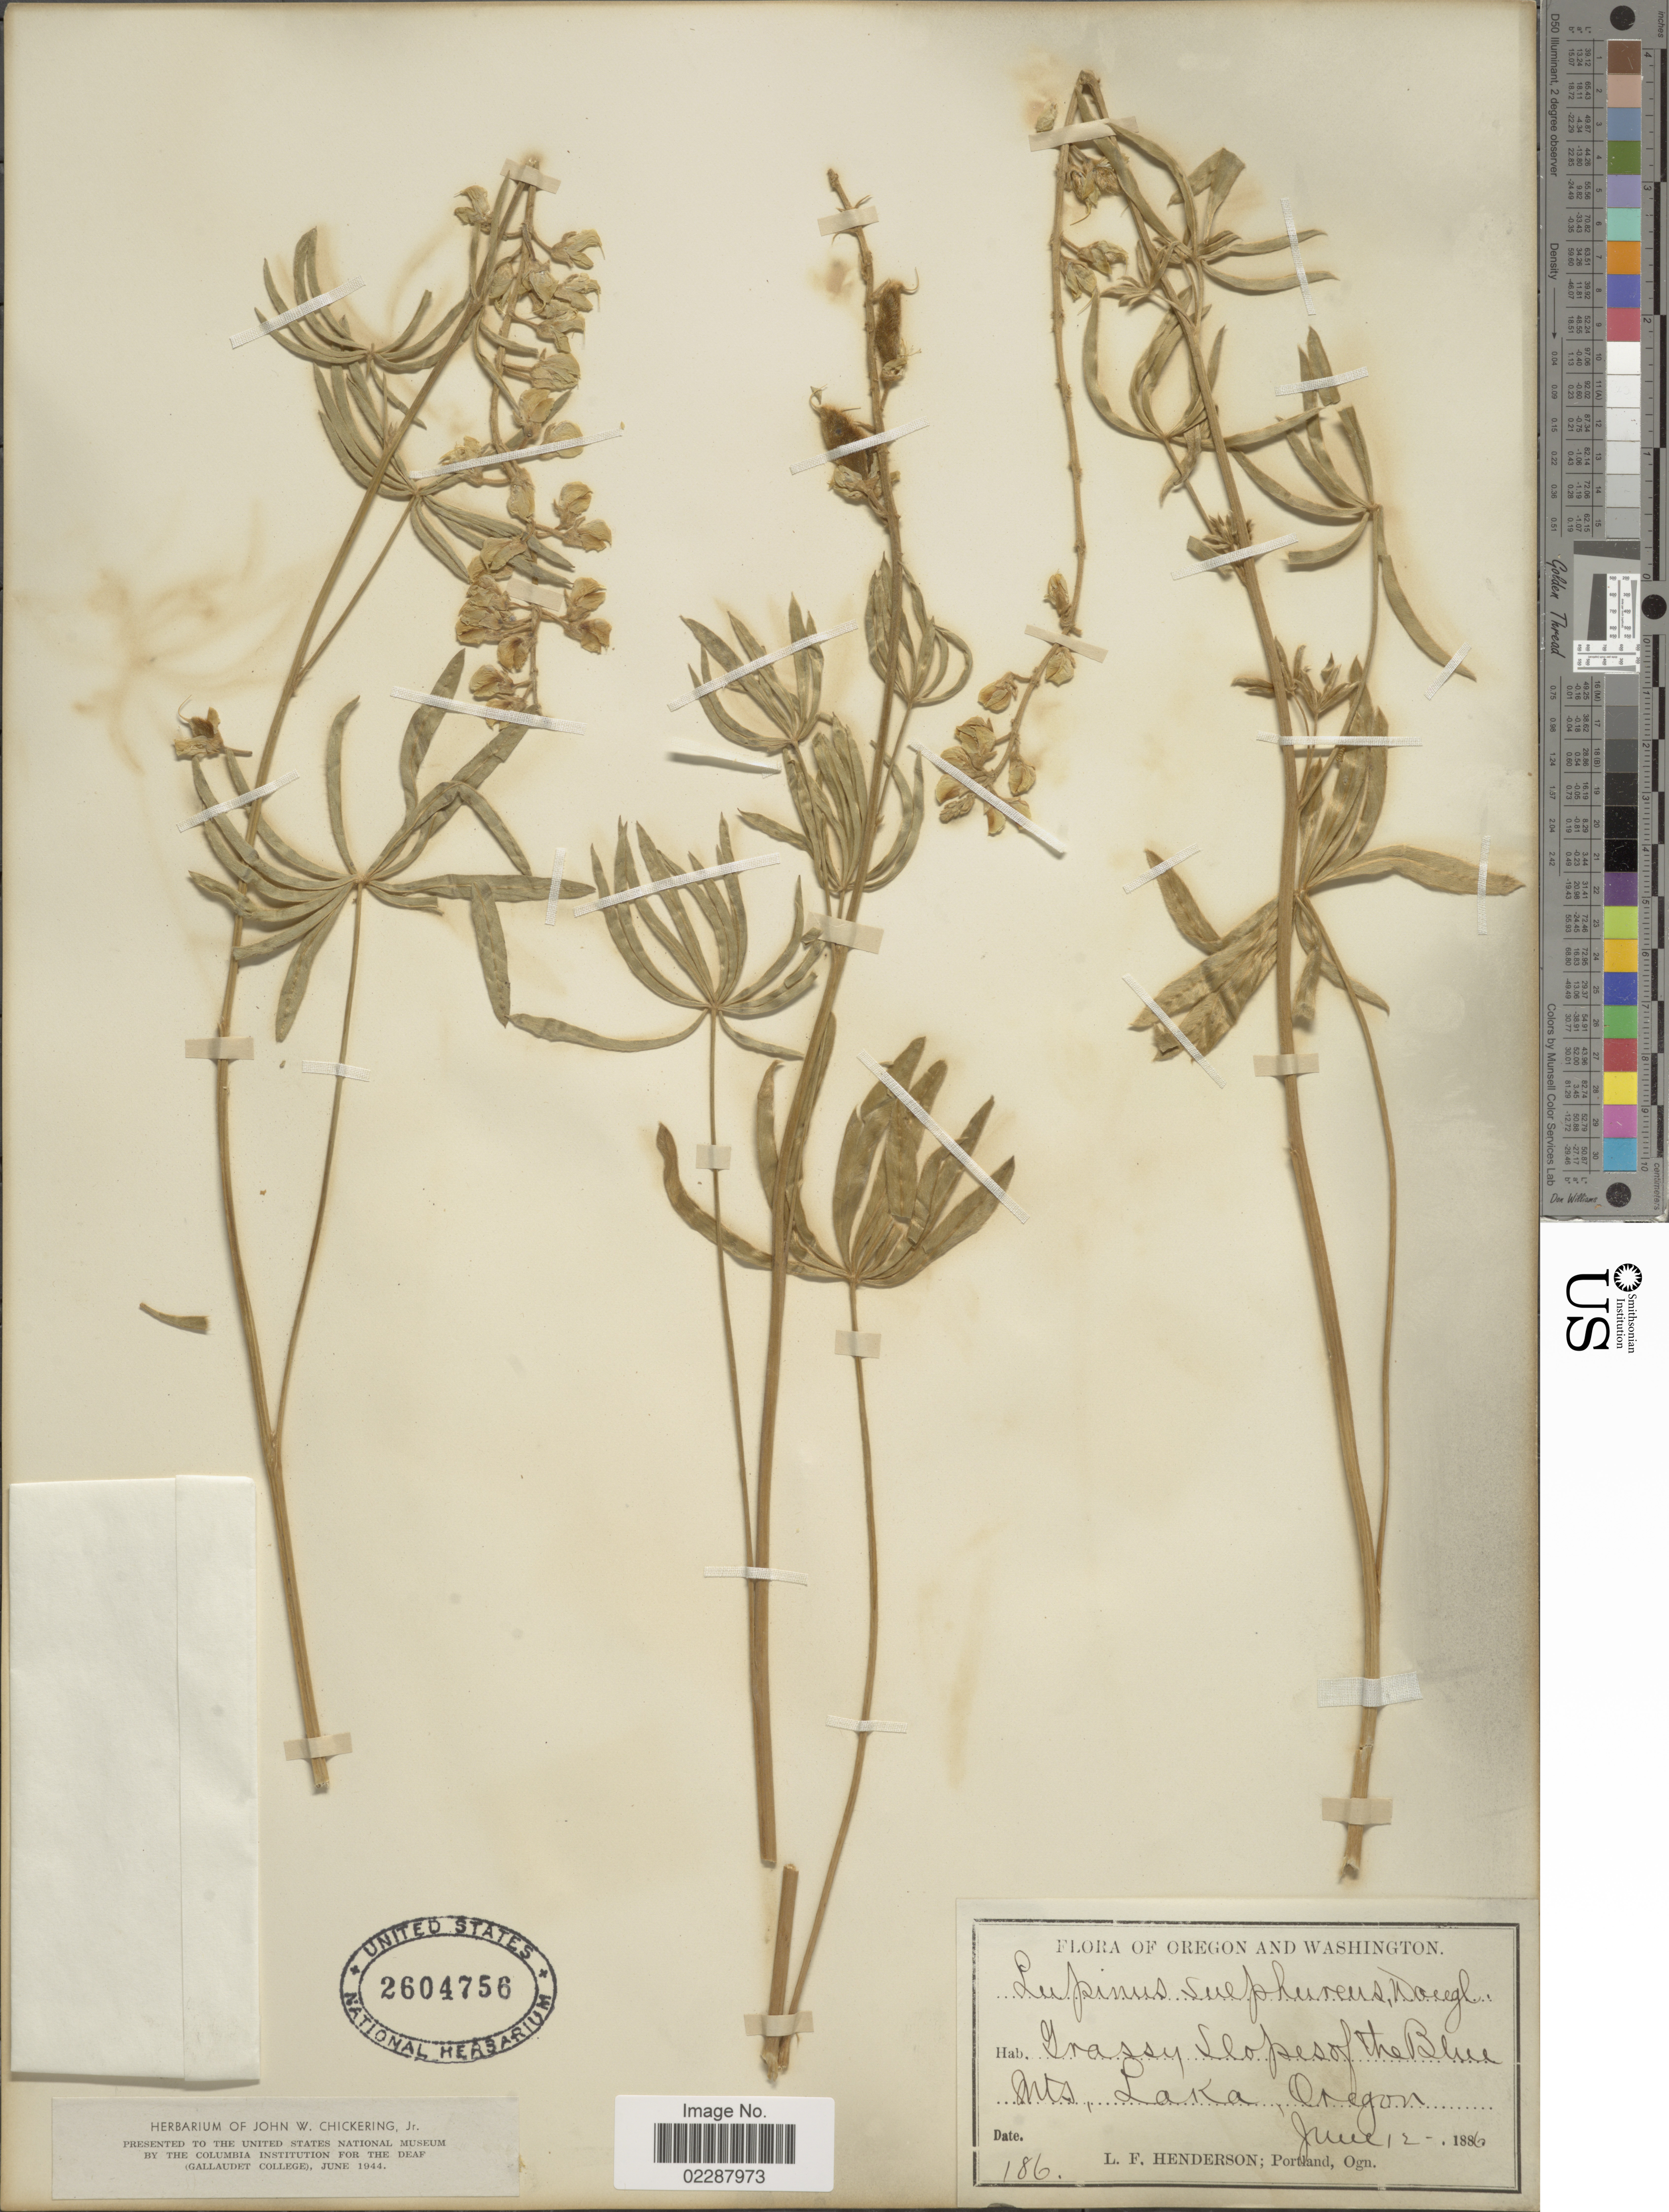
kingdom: Plantae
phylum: Tracheophyta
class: Magnoliopsida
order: Fabales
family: Fabaceae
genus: Lupinus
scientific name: Lupinus sulphureus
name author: Douglas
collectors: L. Henderson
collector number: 186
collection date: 1886-06-12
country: United States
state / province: Oregon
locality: Grassy slopes of the Blue Mts. Laka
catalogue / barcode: US 2604756